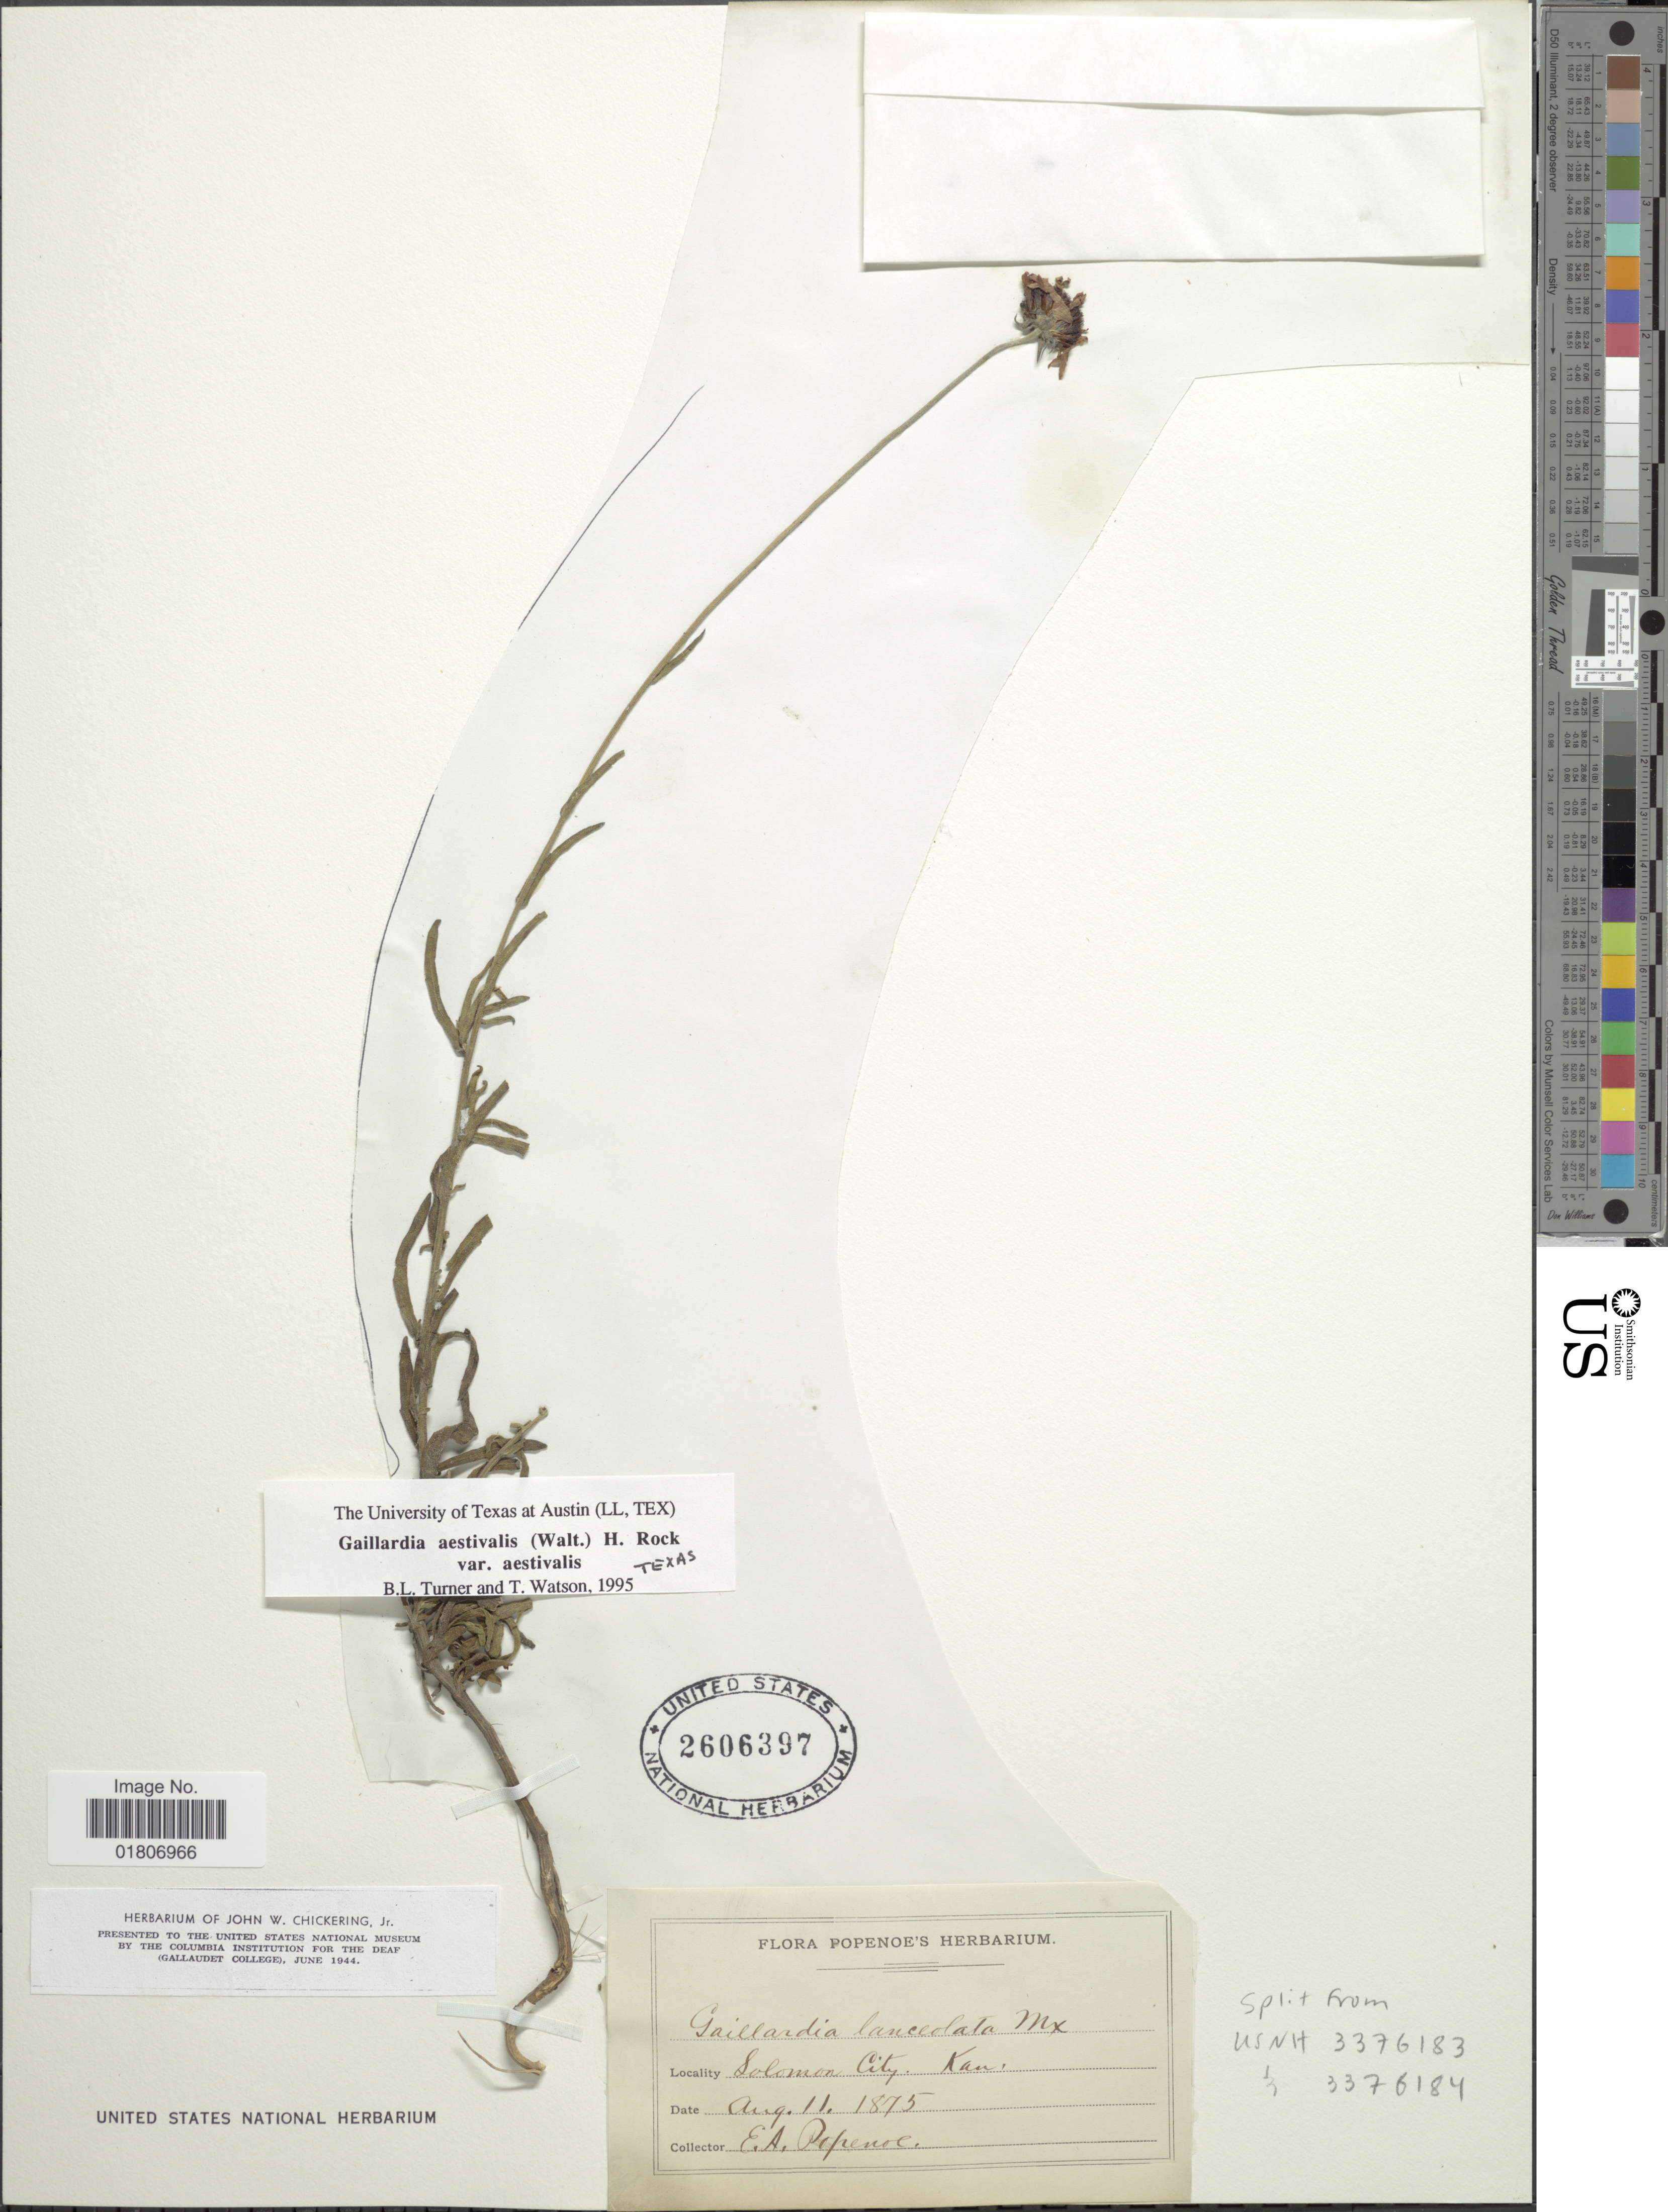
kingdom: Plantae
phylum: Tracheophyta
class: Magnoliopsida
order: Asterales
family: Asteraceae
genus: Gaillardia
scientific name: Gaillardia aestivalis var. aestivalis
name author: (Walter) H. Rock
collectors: E. A. Popenoe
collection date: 1875-08-11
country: United States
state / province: Kansas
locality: Solomon City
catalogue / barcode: US 2606397